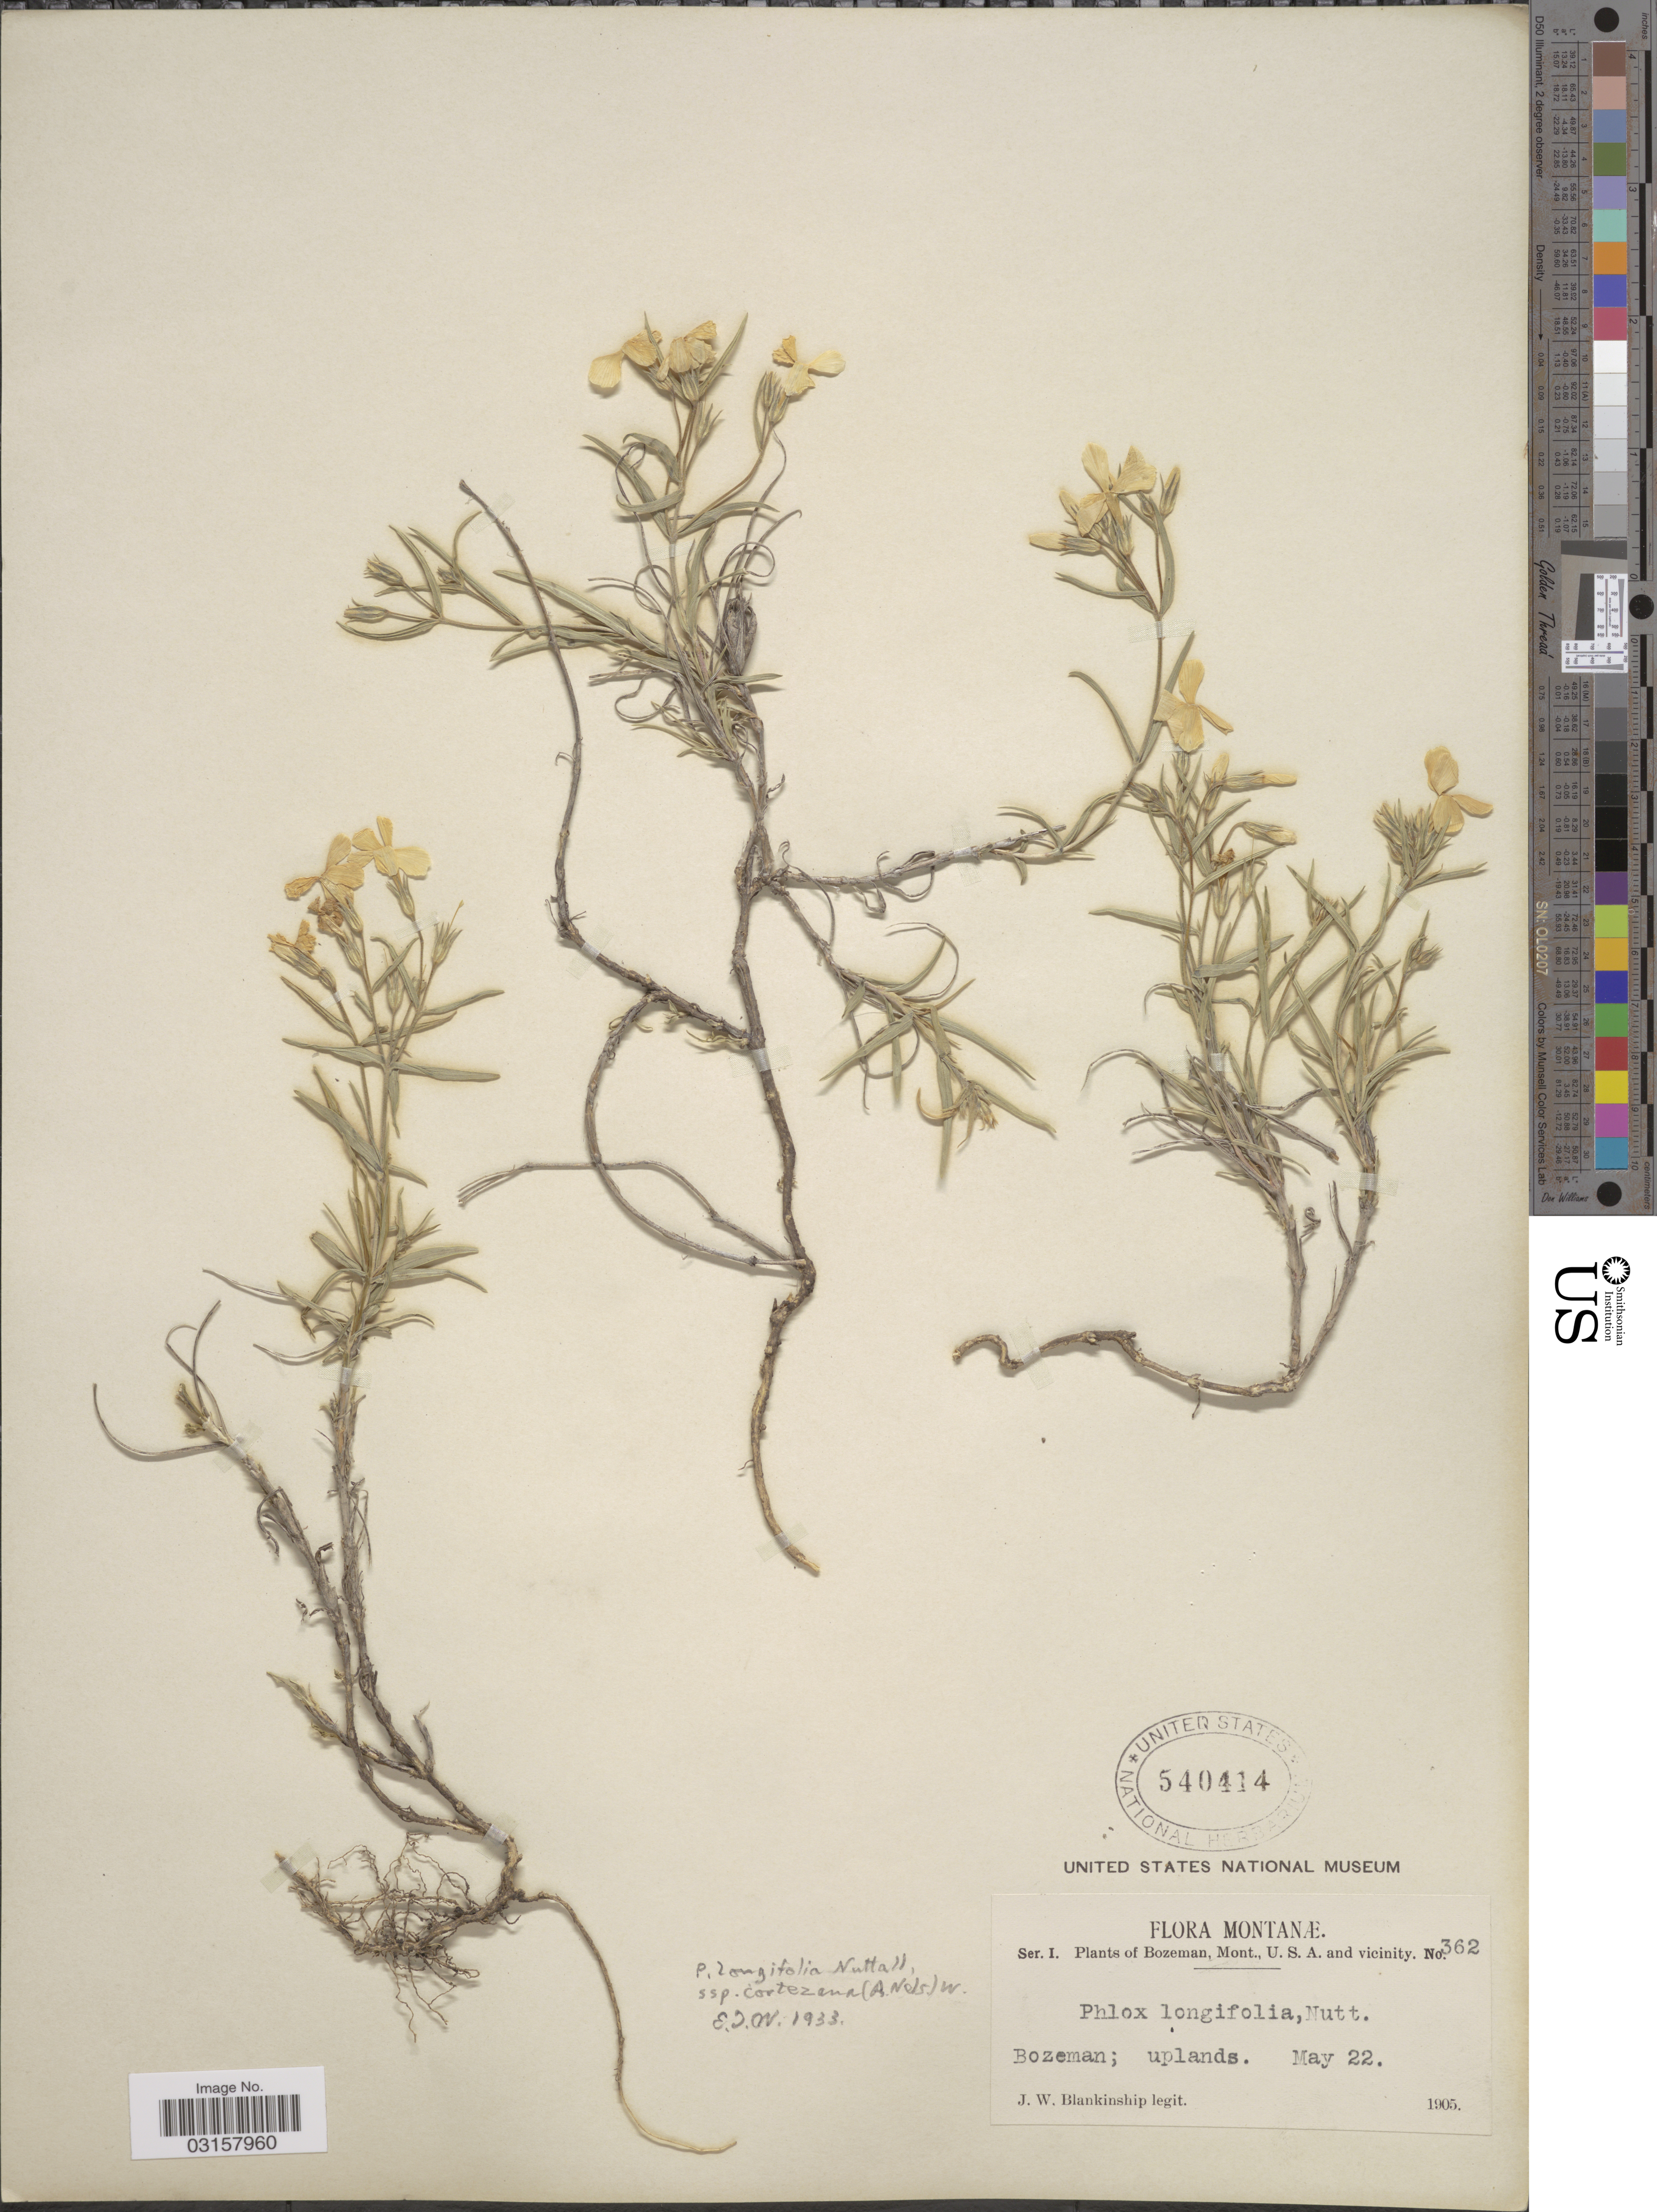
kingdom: Plantae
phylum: Tracheophyta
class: Magnoliopsida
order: Ericales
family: Polemoniaceae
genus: Phlox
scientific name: Phlox longifolia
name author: Nutt.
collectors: J. W. Blankinship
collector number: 362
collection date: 1905-05-22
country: United States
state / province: Montana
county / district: Gallatin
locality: Bozeman; uplands.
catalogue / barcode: US 540414